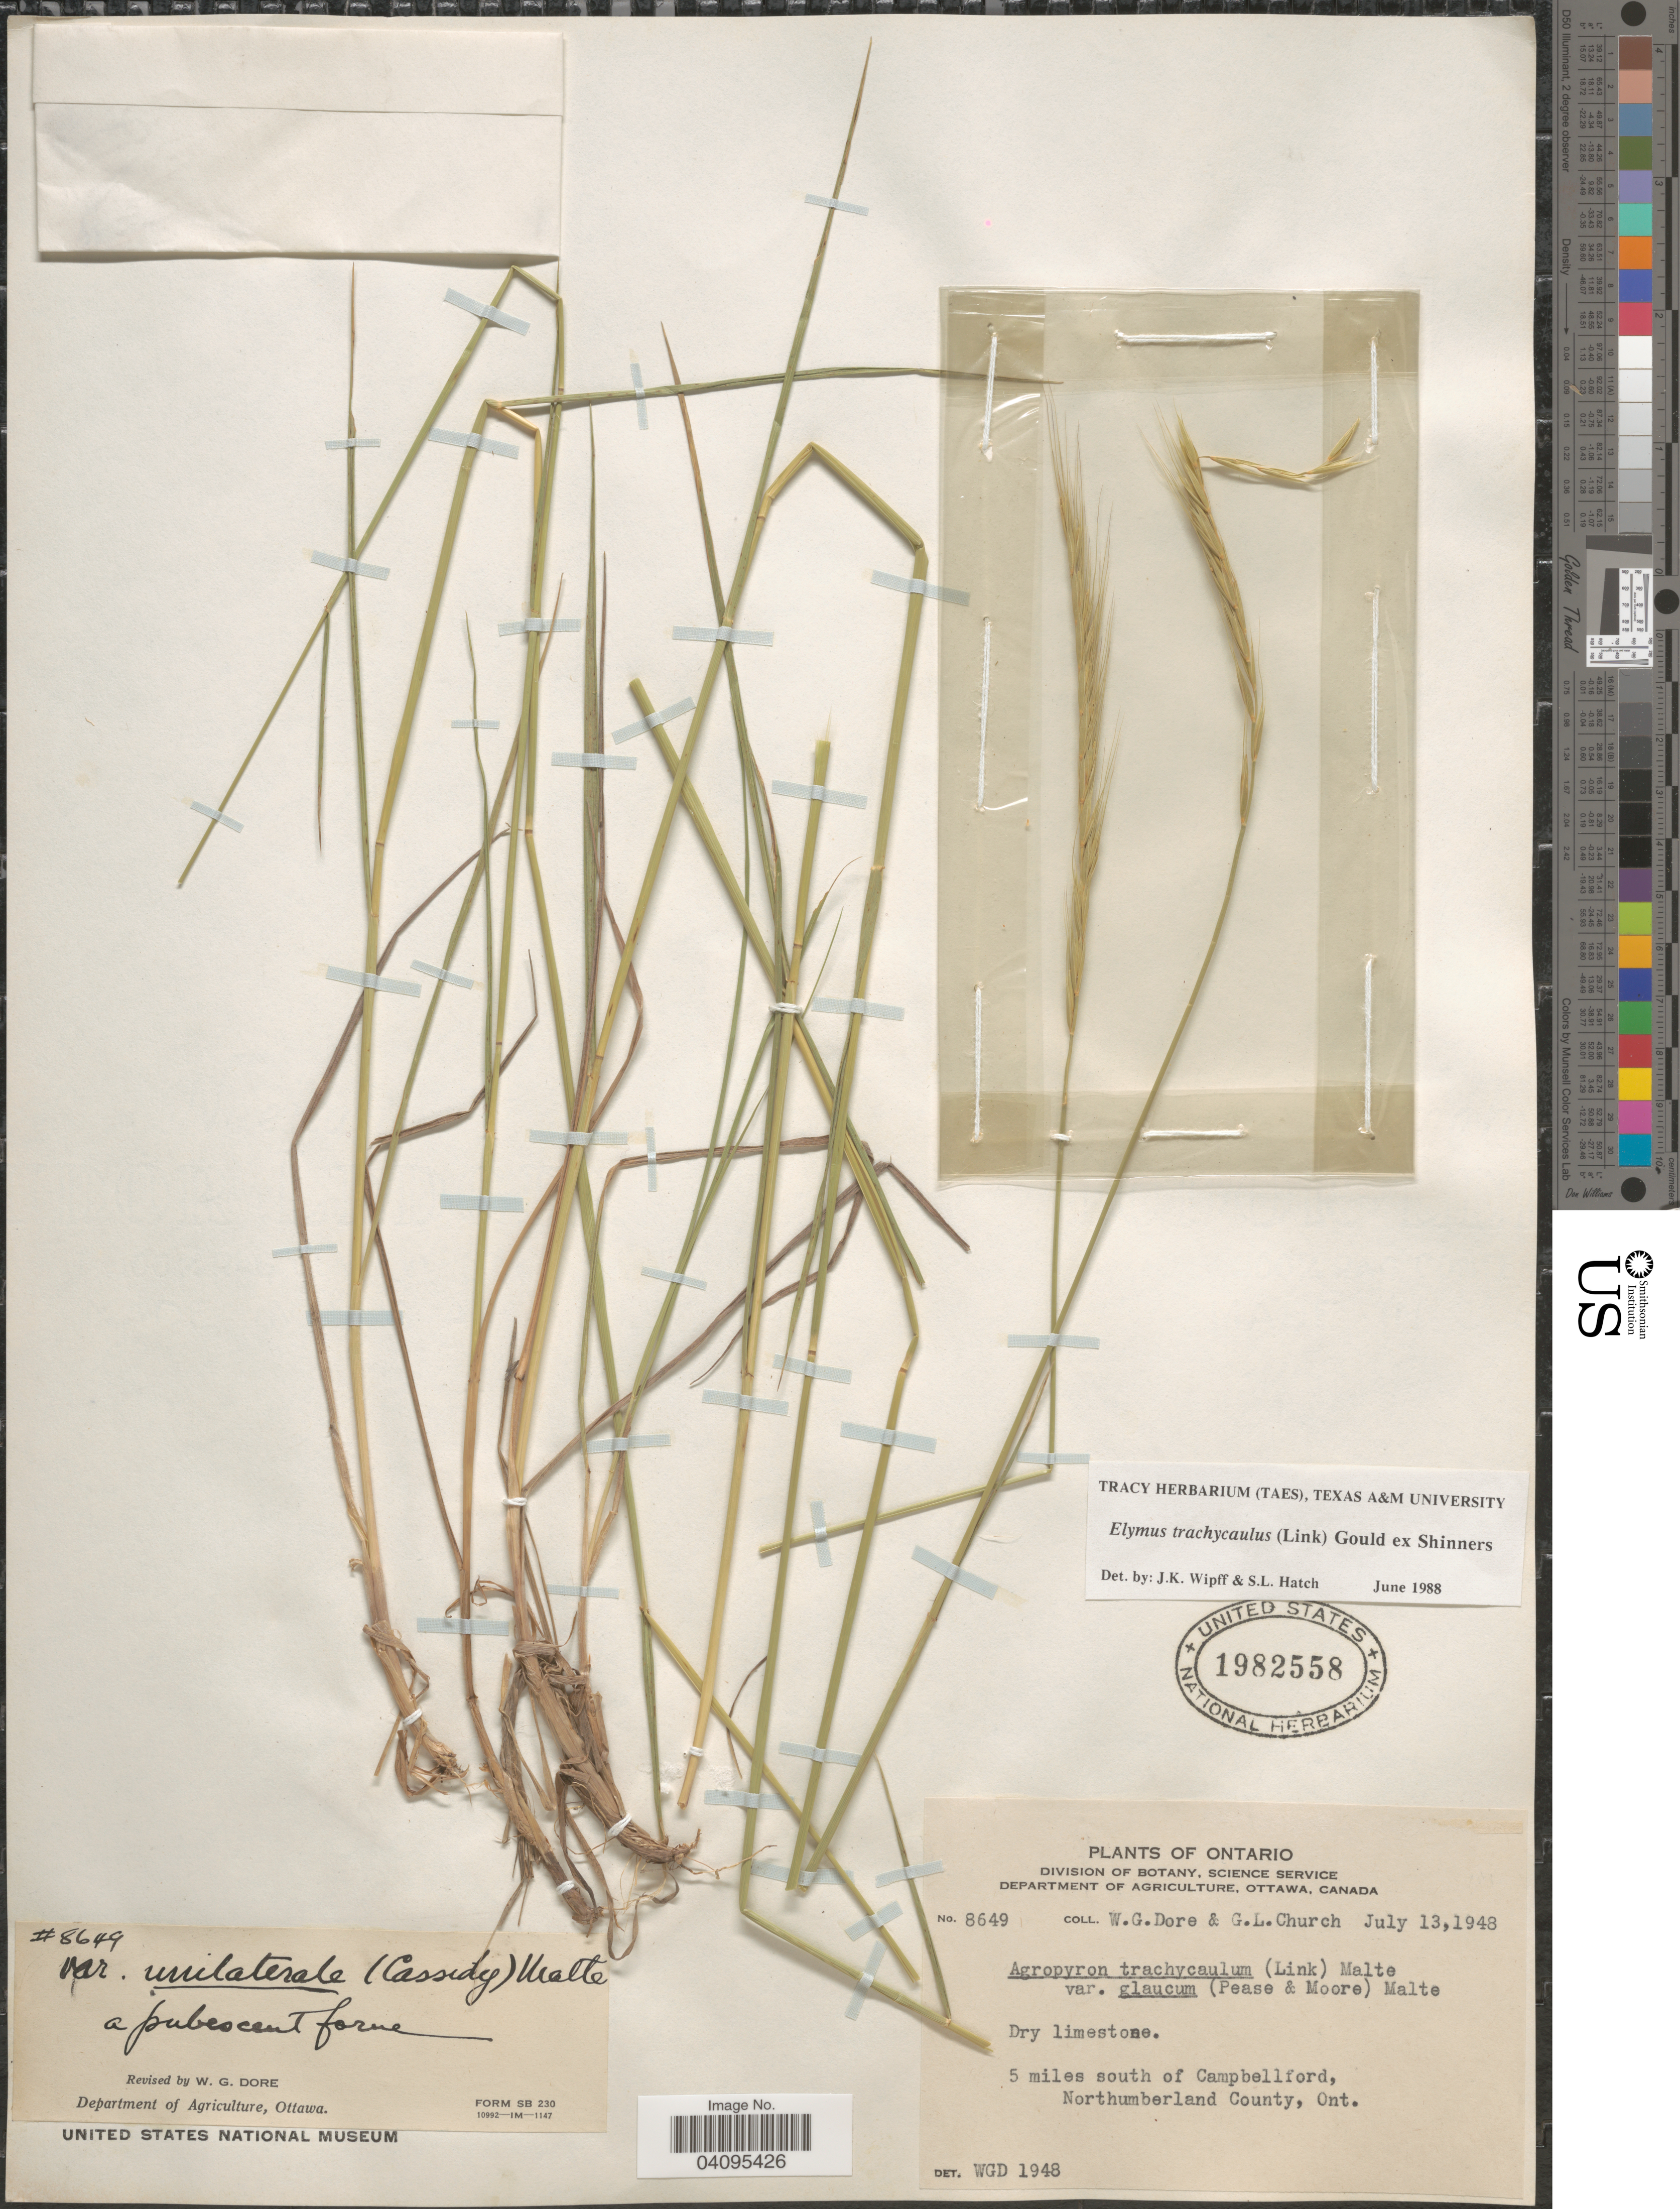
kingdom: Plantae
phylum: Tracheophyta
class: Liliopsida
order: Poales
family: Poaceae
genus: Elymus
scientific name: Elymus trachycaulus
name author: (Link) Gould ex Shinners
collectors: W. Dore & G. L. Church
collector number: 8649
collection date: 1948-07-13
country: Canada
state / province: Ontario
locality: Dry limestone. 5 miles south of Campbellford, Northumberland County.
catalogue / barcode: US 1982558